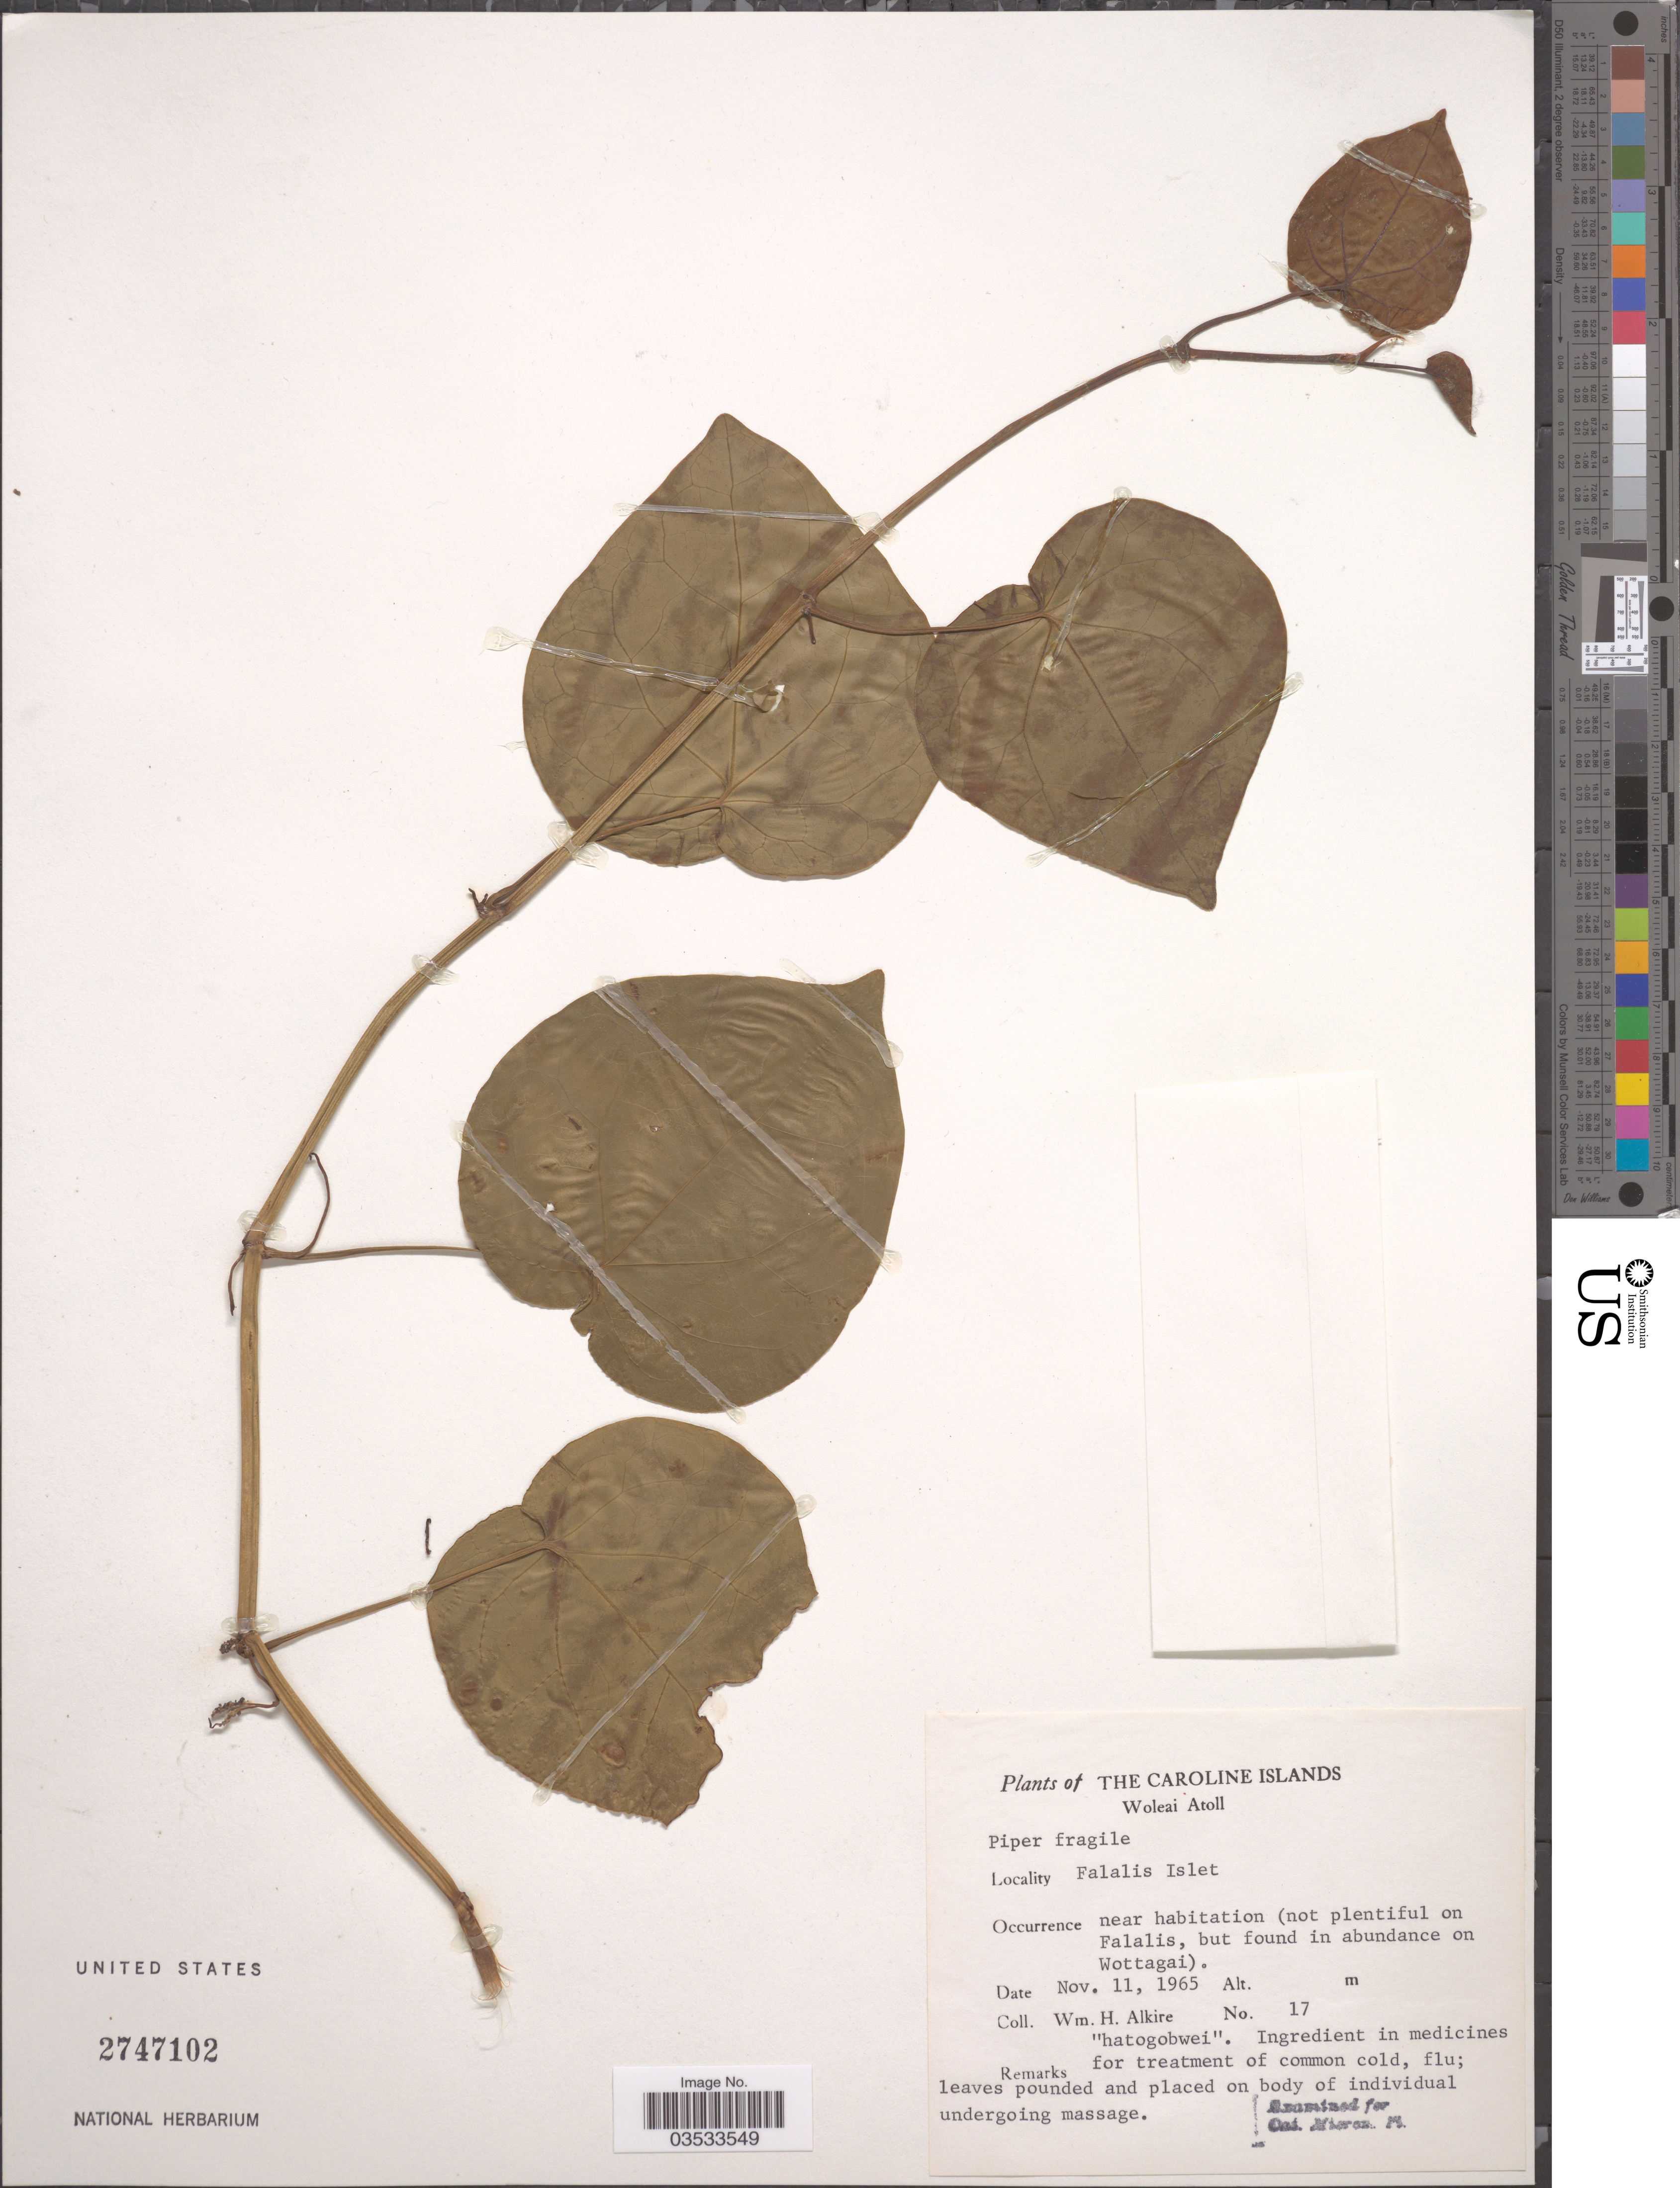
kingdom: Plantae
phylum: Tracheophyta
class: Magnoliopsida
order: Piperales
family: Piperaceae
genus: Piper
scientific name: Piper fragile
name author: Benth.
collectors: W. Alkire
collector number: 17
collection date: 1965-11-11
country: Micronesia, Federated States of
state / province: Yap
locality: The Caroline Islands. Woleai Atoll. Falalis Islet. Near habitation (not plentiful on Falalis, but found in abundance on Wottagai).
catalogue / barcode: US 2747102